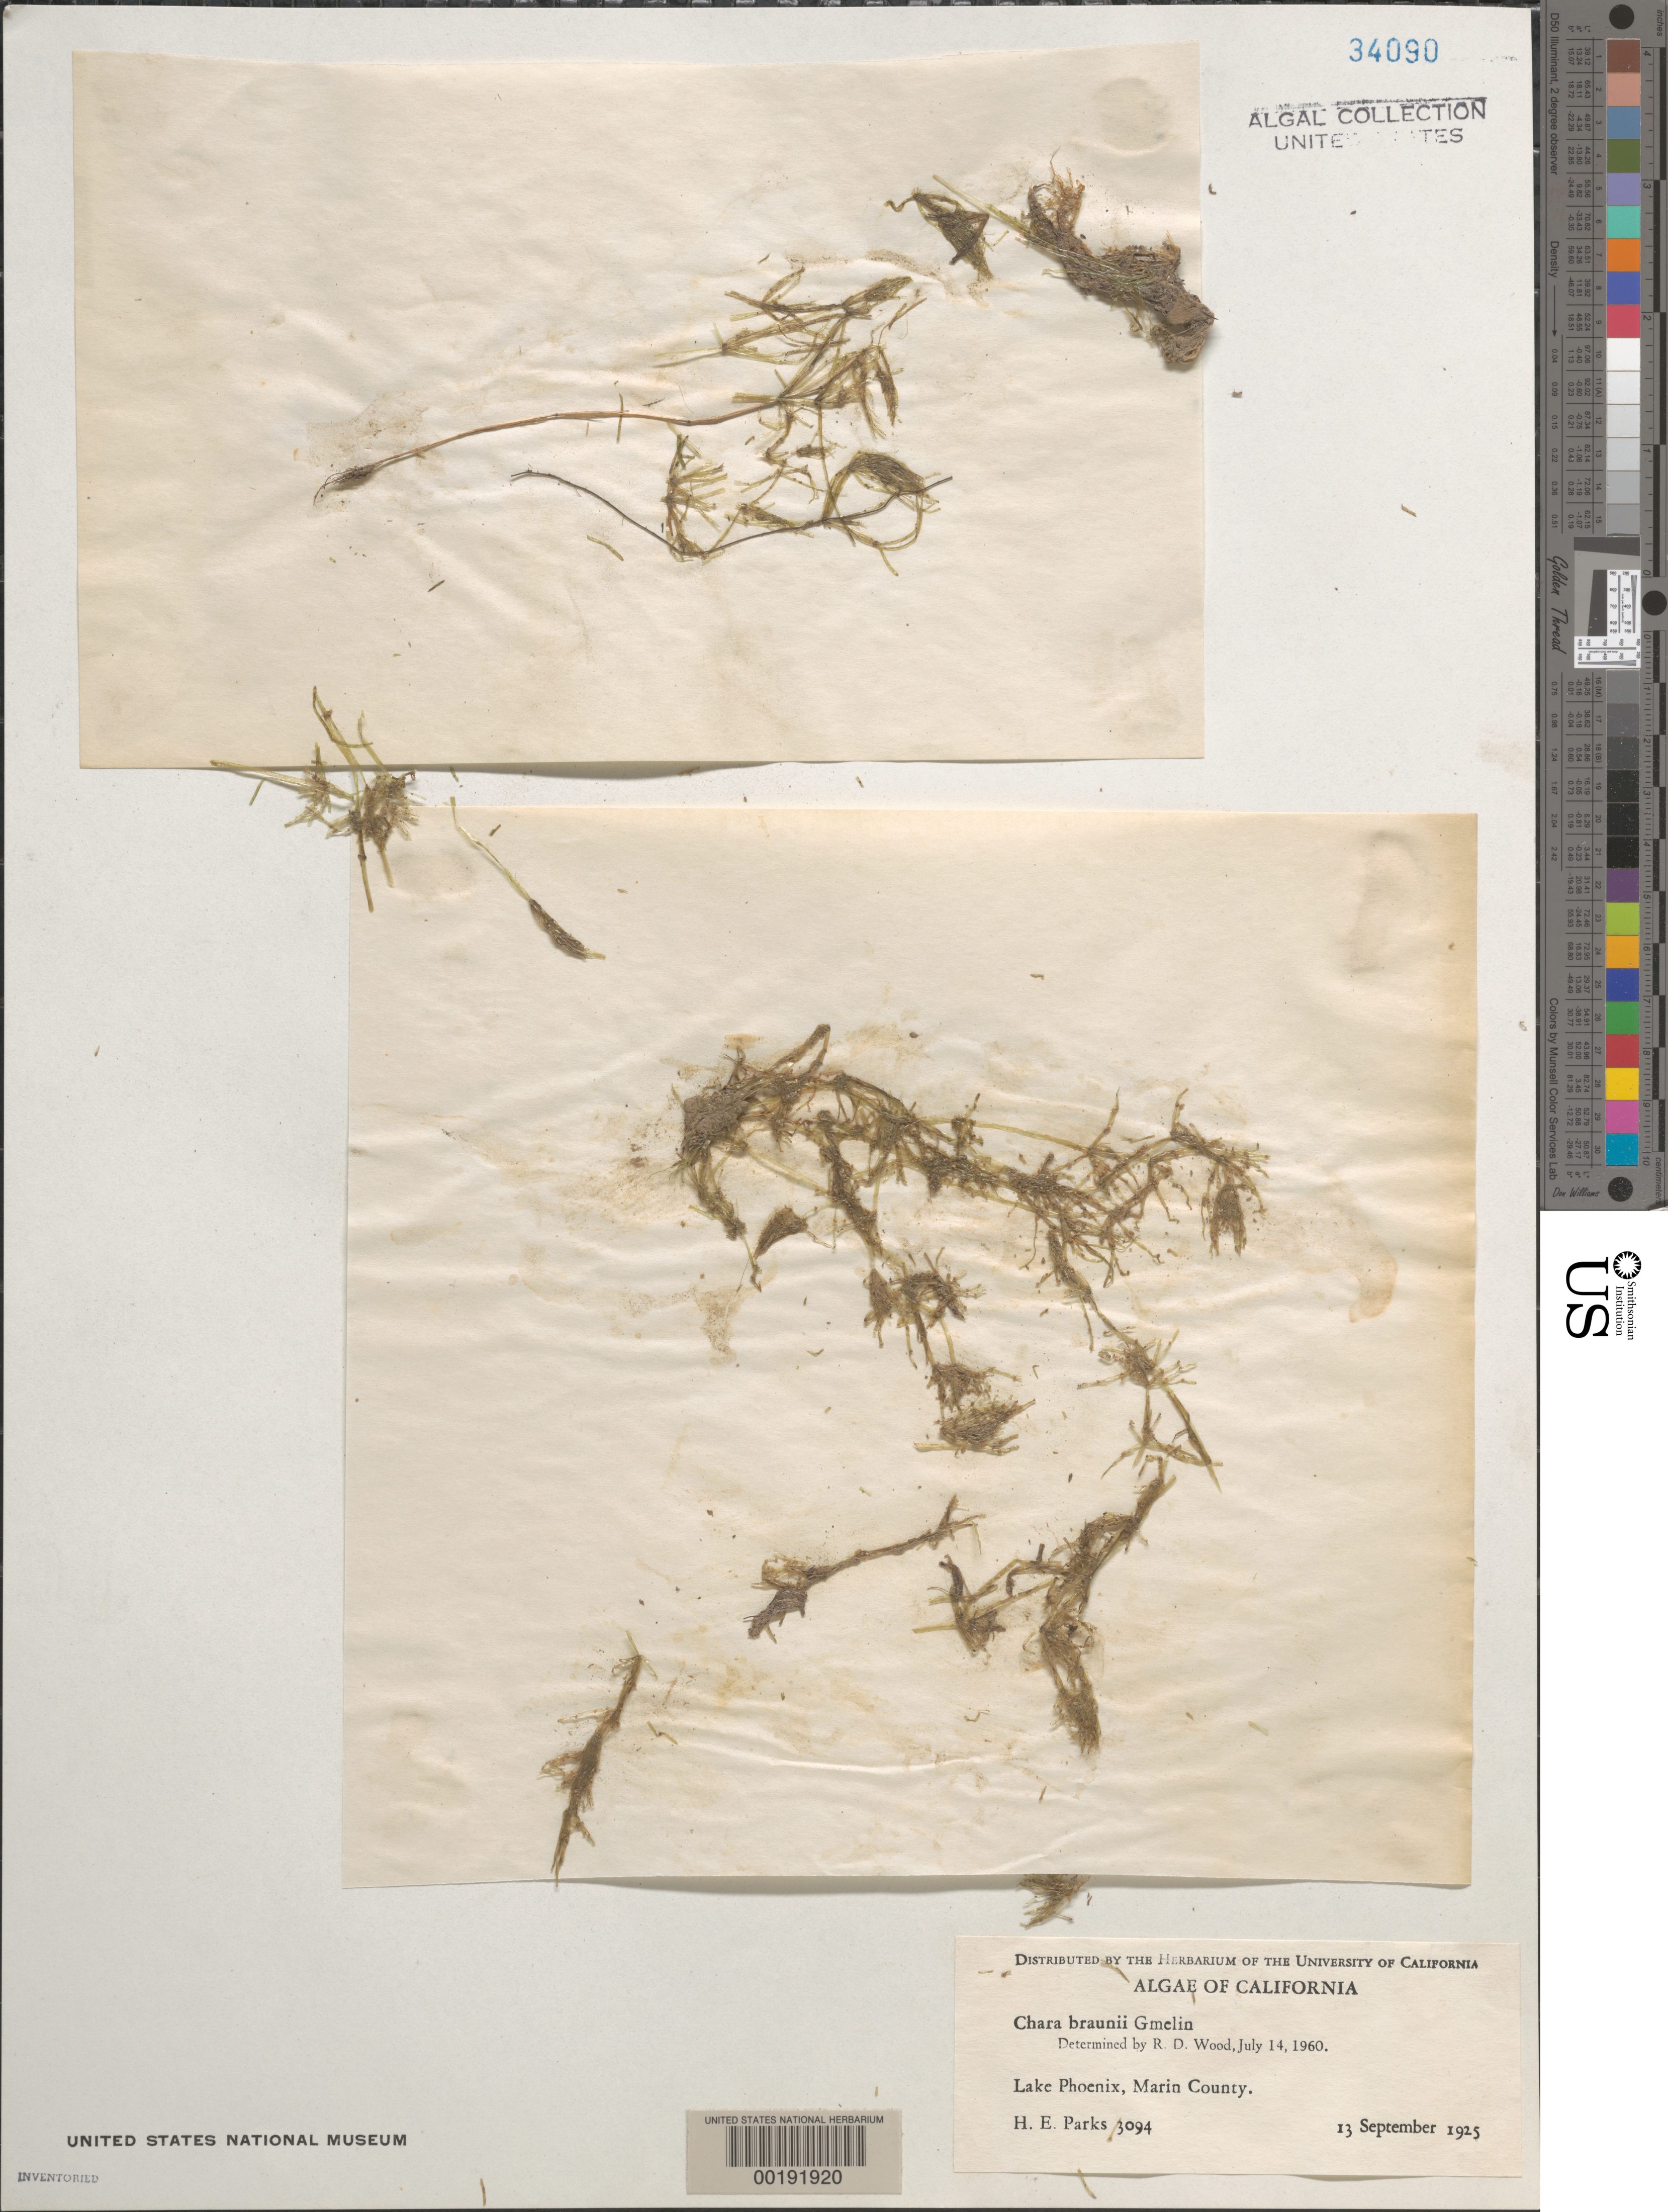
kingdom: Plantae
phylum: Charophyta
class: Charophyceae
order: Charales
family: Characeae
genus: Chara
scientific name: Chara braunii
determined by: Wood, R. D.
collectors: H. E. Parks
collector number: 3094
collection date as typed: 13 Sep 1925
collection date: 1925-09-13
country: United States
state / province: California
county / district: Marin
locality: Lake Phoenix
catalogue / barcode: US 34090